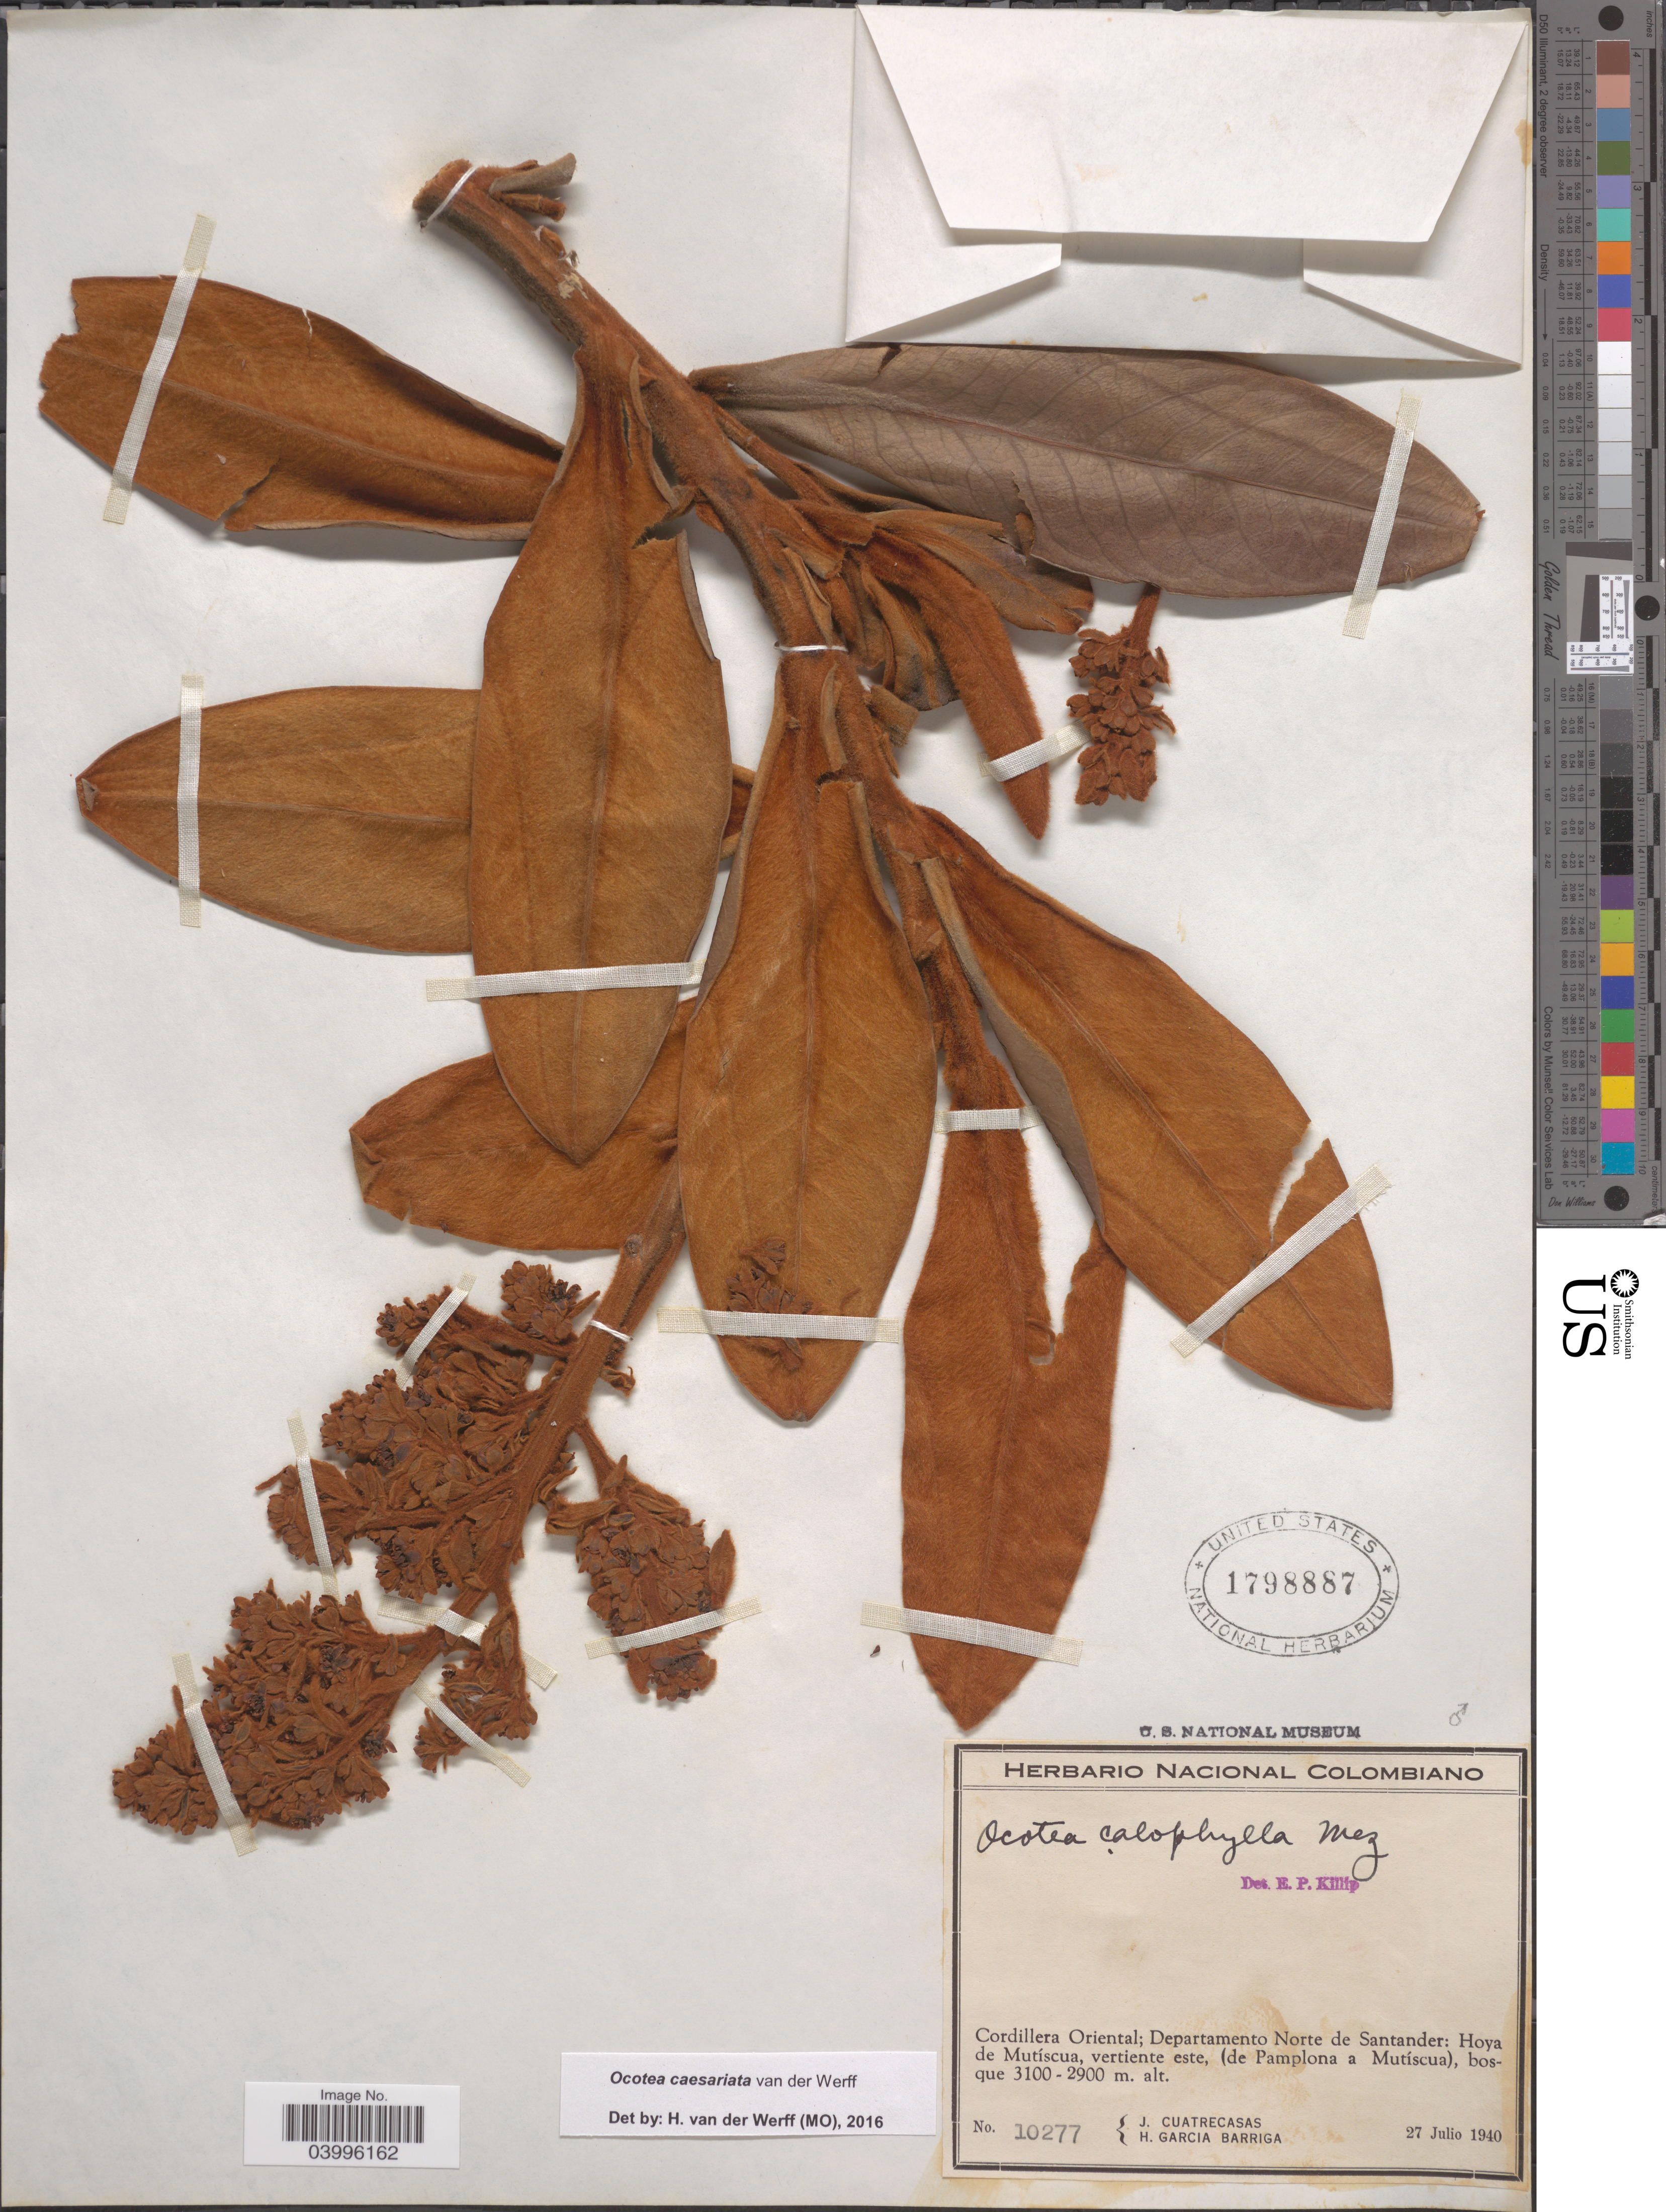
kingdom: Plantae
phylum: Tracheophyta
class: Magnoliopsida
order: Laurales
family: Lauraceae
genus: Ocotea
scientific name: Ocotea caesariata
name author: van der Werff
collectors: J. Cuatrecasas & H. García Barriga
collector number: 10277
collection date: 1940-07-27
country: Colombia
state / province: Norte de Santander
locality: Cordillera Oriental; Departamento Norte de Santander: Hoya de Mutíscua, vertiente este, (de Pamplona a Mutíscua).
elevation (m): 2900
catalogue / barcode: US 1798887